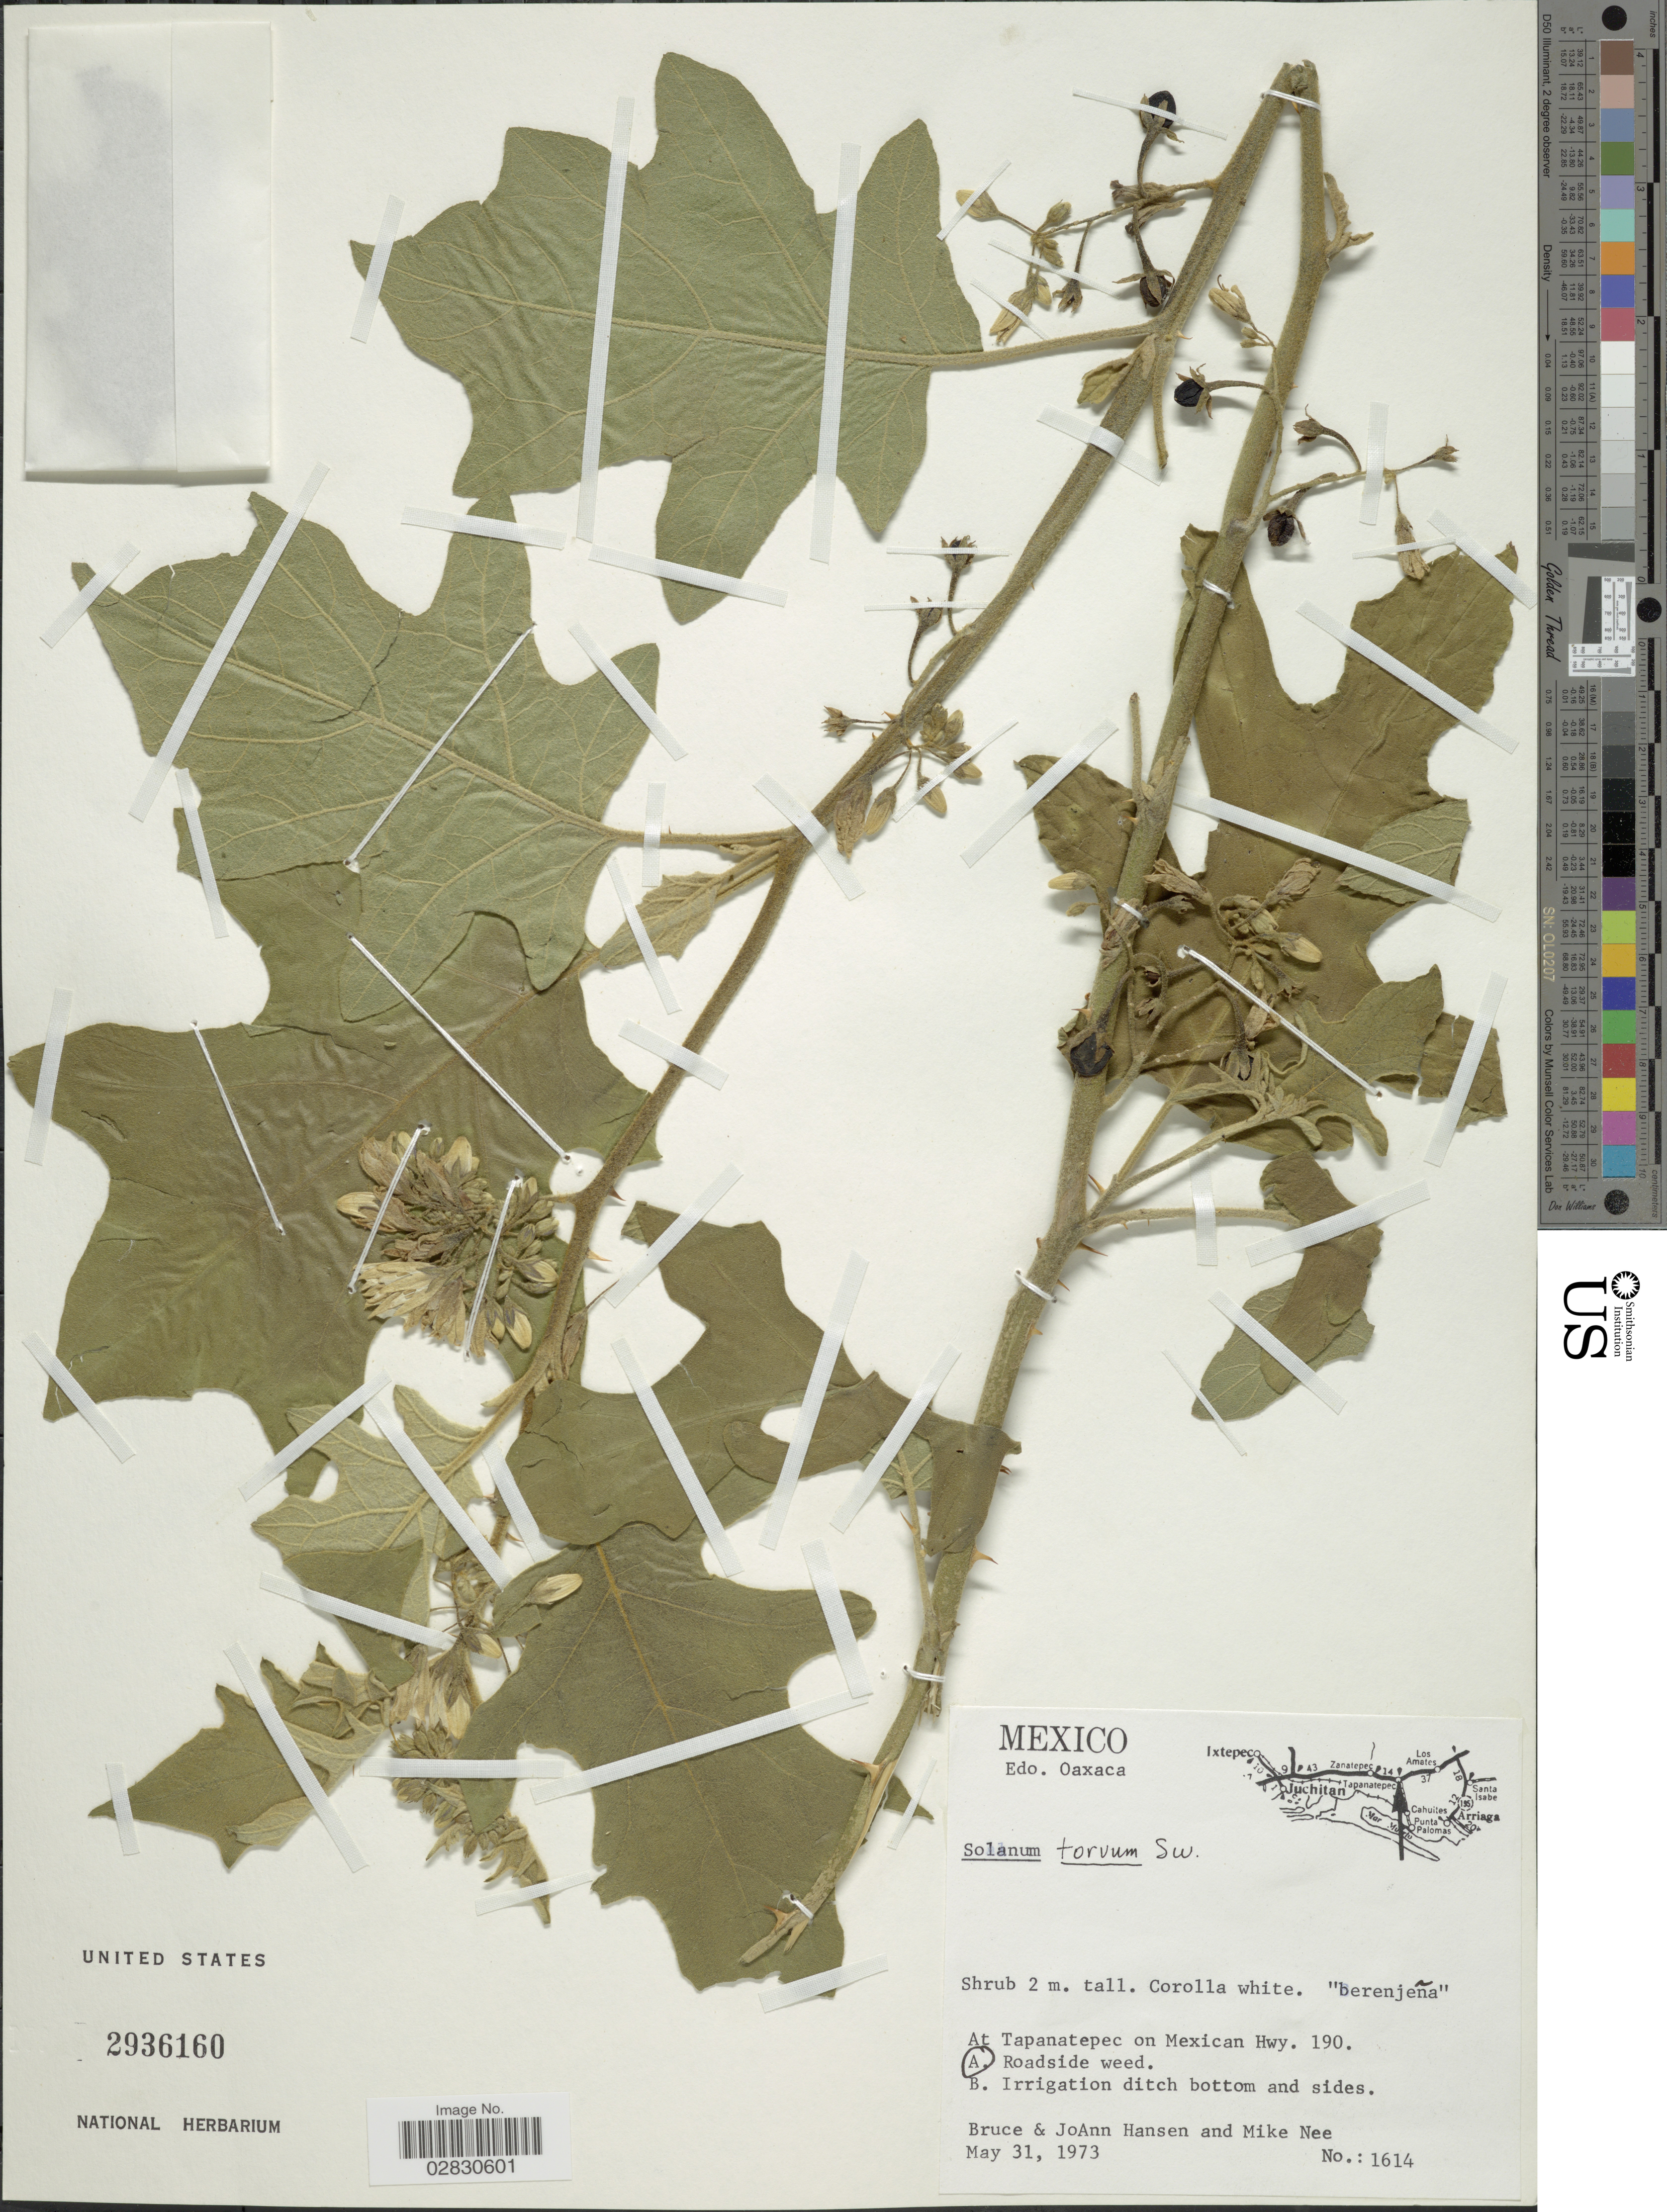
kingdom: Plantae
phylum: Tracheophyta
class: Magnoliopsida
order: Solanales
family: Solanaceae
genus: Solanum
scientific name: Solanum torvum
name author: Sw.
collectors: B. Hansen, J. Hansen & M. Nee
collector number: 1614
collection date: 1973-05-31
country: Mexico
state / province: Oaxaca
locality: Edo. Oaxaca. At Tapanatepec on Mexican Hwy.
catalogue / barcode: US 2936160